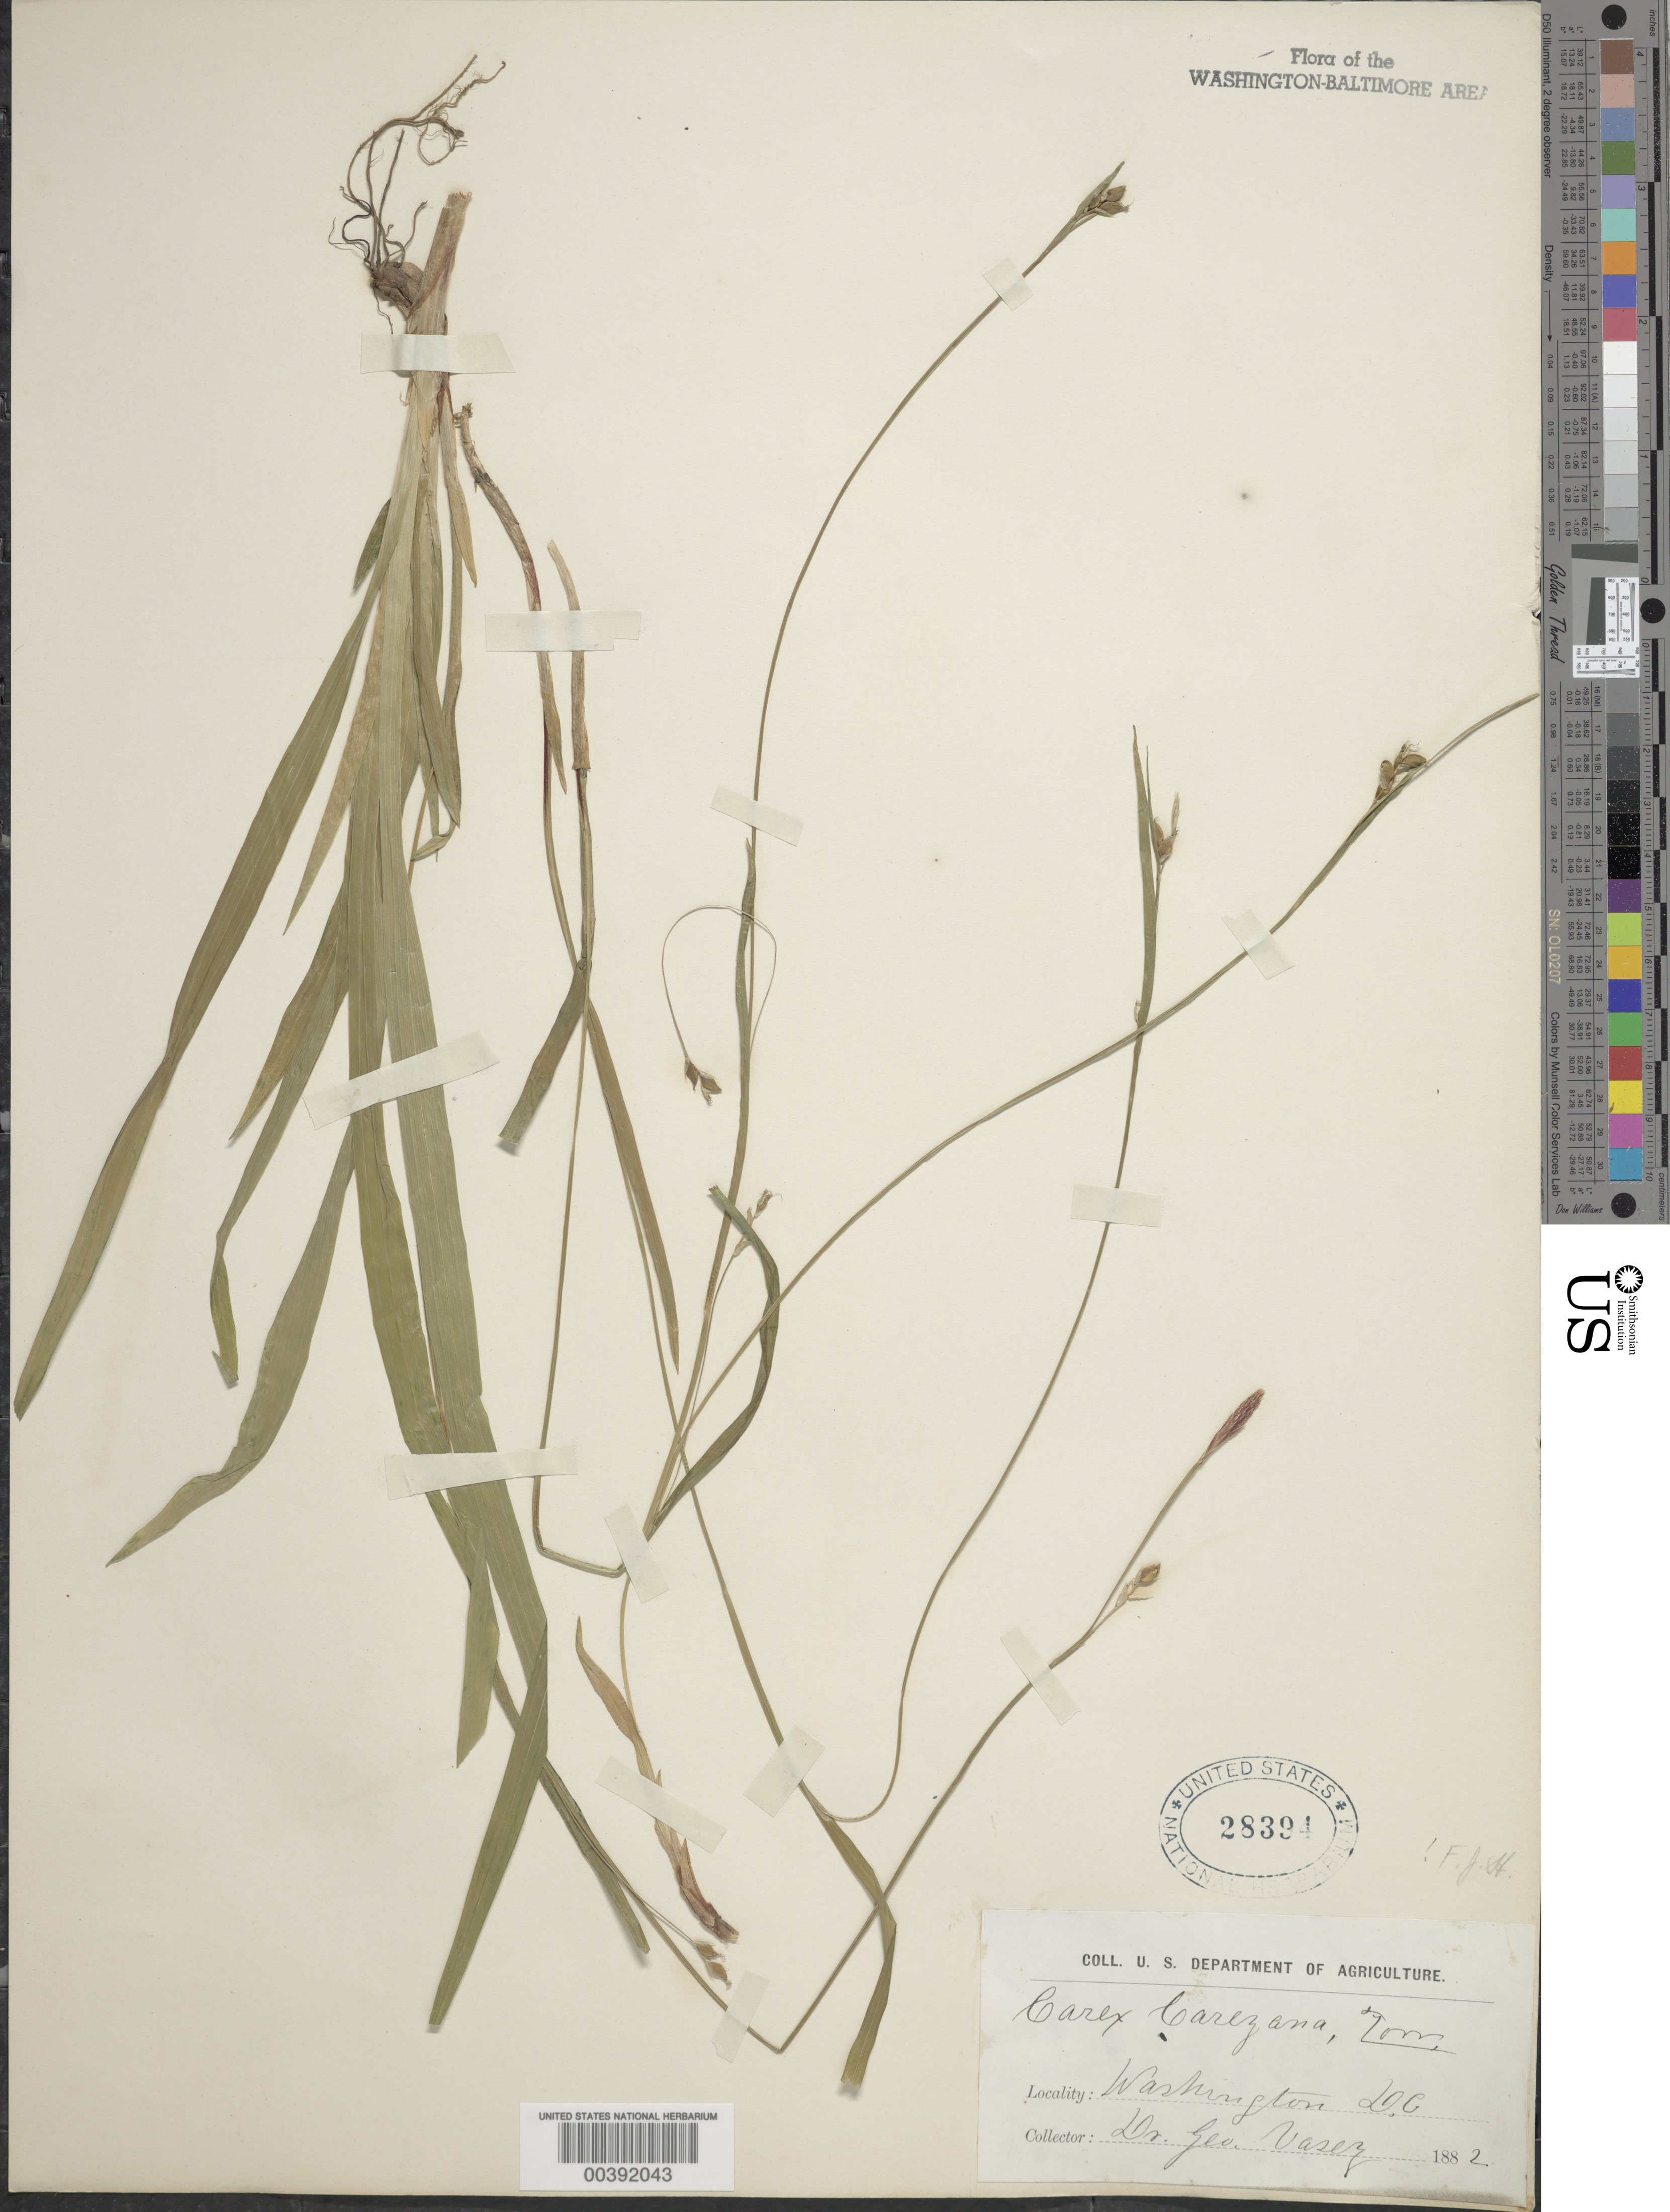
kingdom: Plantae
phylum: Tracheophyta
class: Liliopsida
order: Poales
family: Cyperaceae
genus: Carex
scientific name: Carex careyana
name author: Torr. ex Dewey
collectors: G. Vasey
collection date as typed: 1882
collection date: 1882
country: United States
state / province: District of Columbia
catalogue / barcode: US 28394